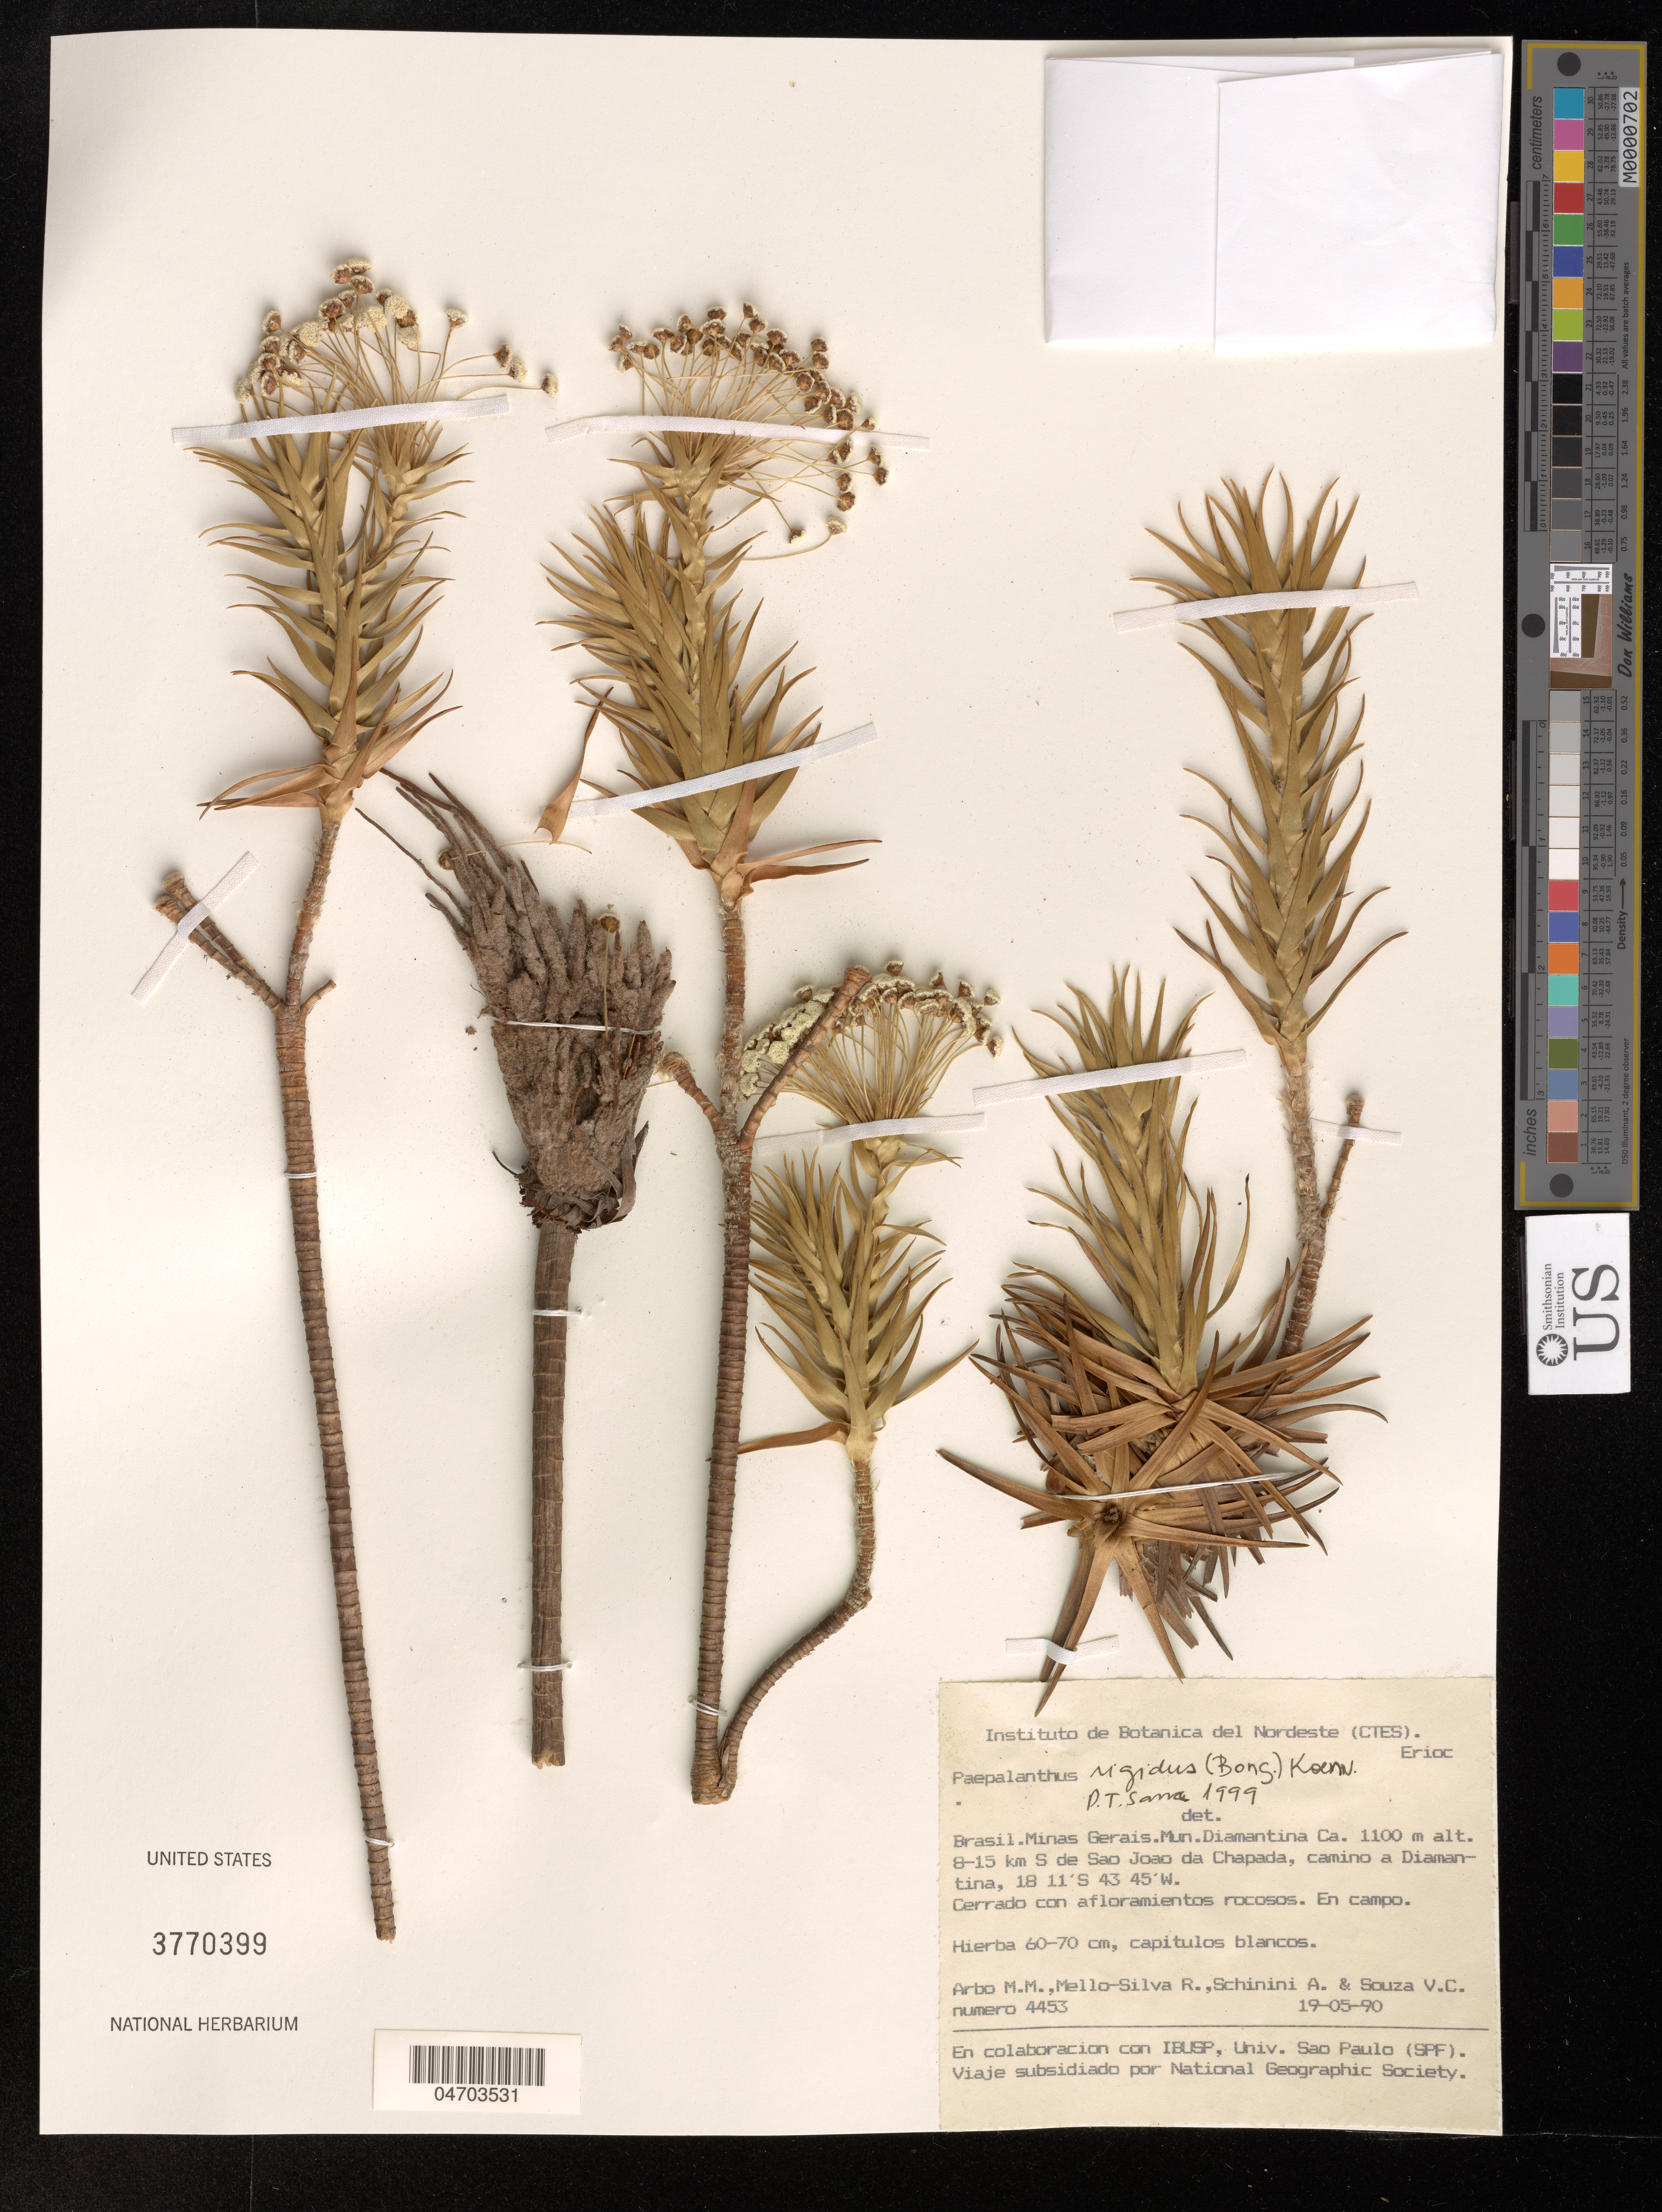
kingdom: Plantae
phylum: Tracheophyta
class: Liliopsida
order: Poales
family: Eriocaulaceae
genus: Paepalanthus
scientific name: Paepalanthus rigidus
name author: (Bong.) Kunth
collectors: M. M. Arbo, R. Mello-Silva & A. Schinini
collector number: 4453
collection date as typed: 19 May90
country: Brazil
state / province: Minas Gerais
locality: Mun. Diamantica 8-15 km S de Sao Joao da Chapada, camino a Diamantina.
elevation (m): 1100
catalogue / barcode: US 3770399